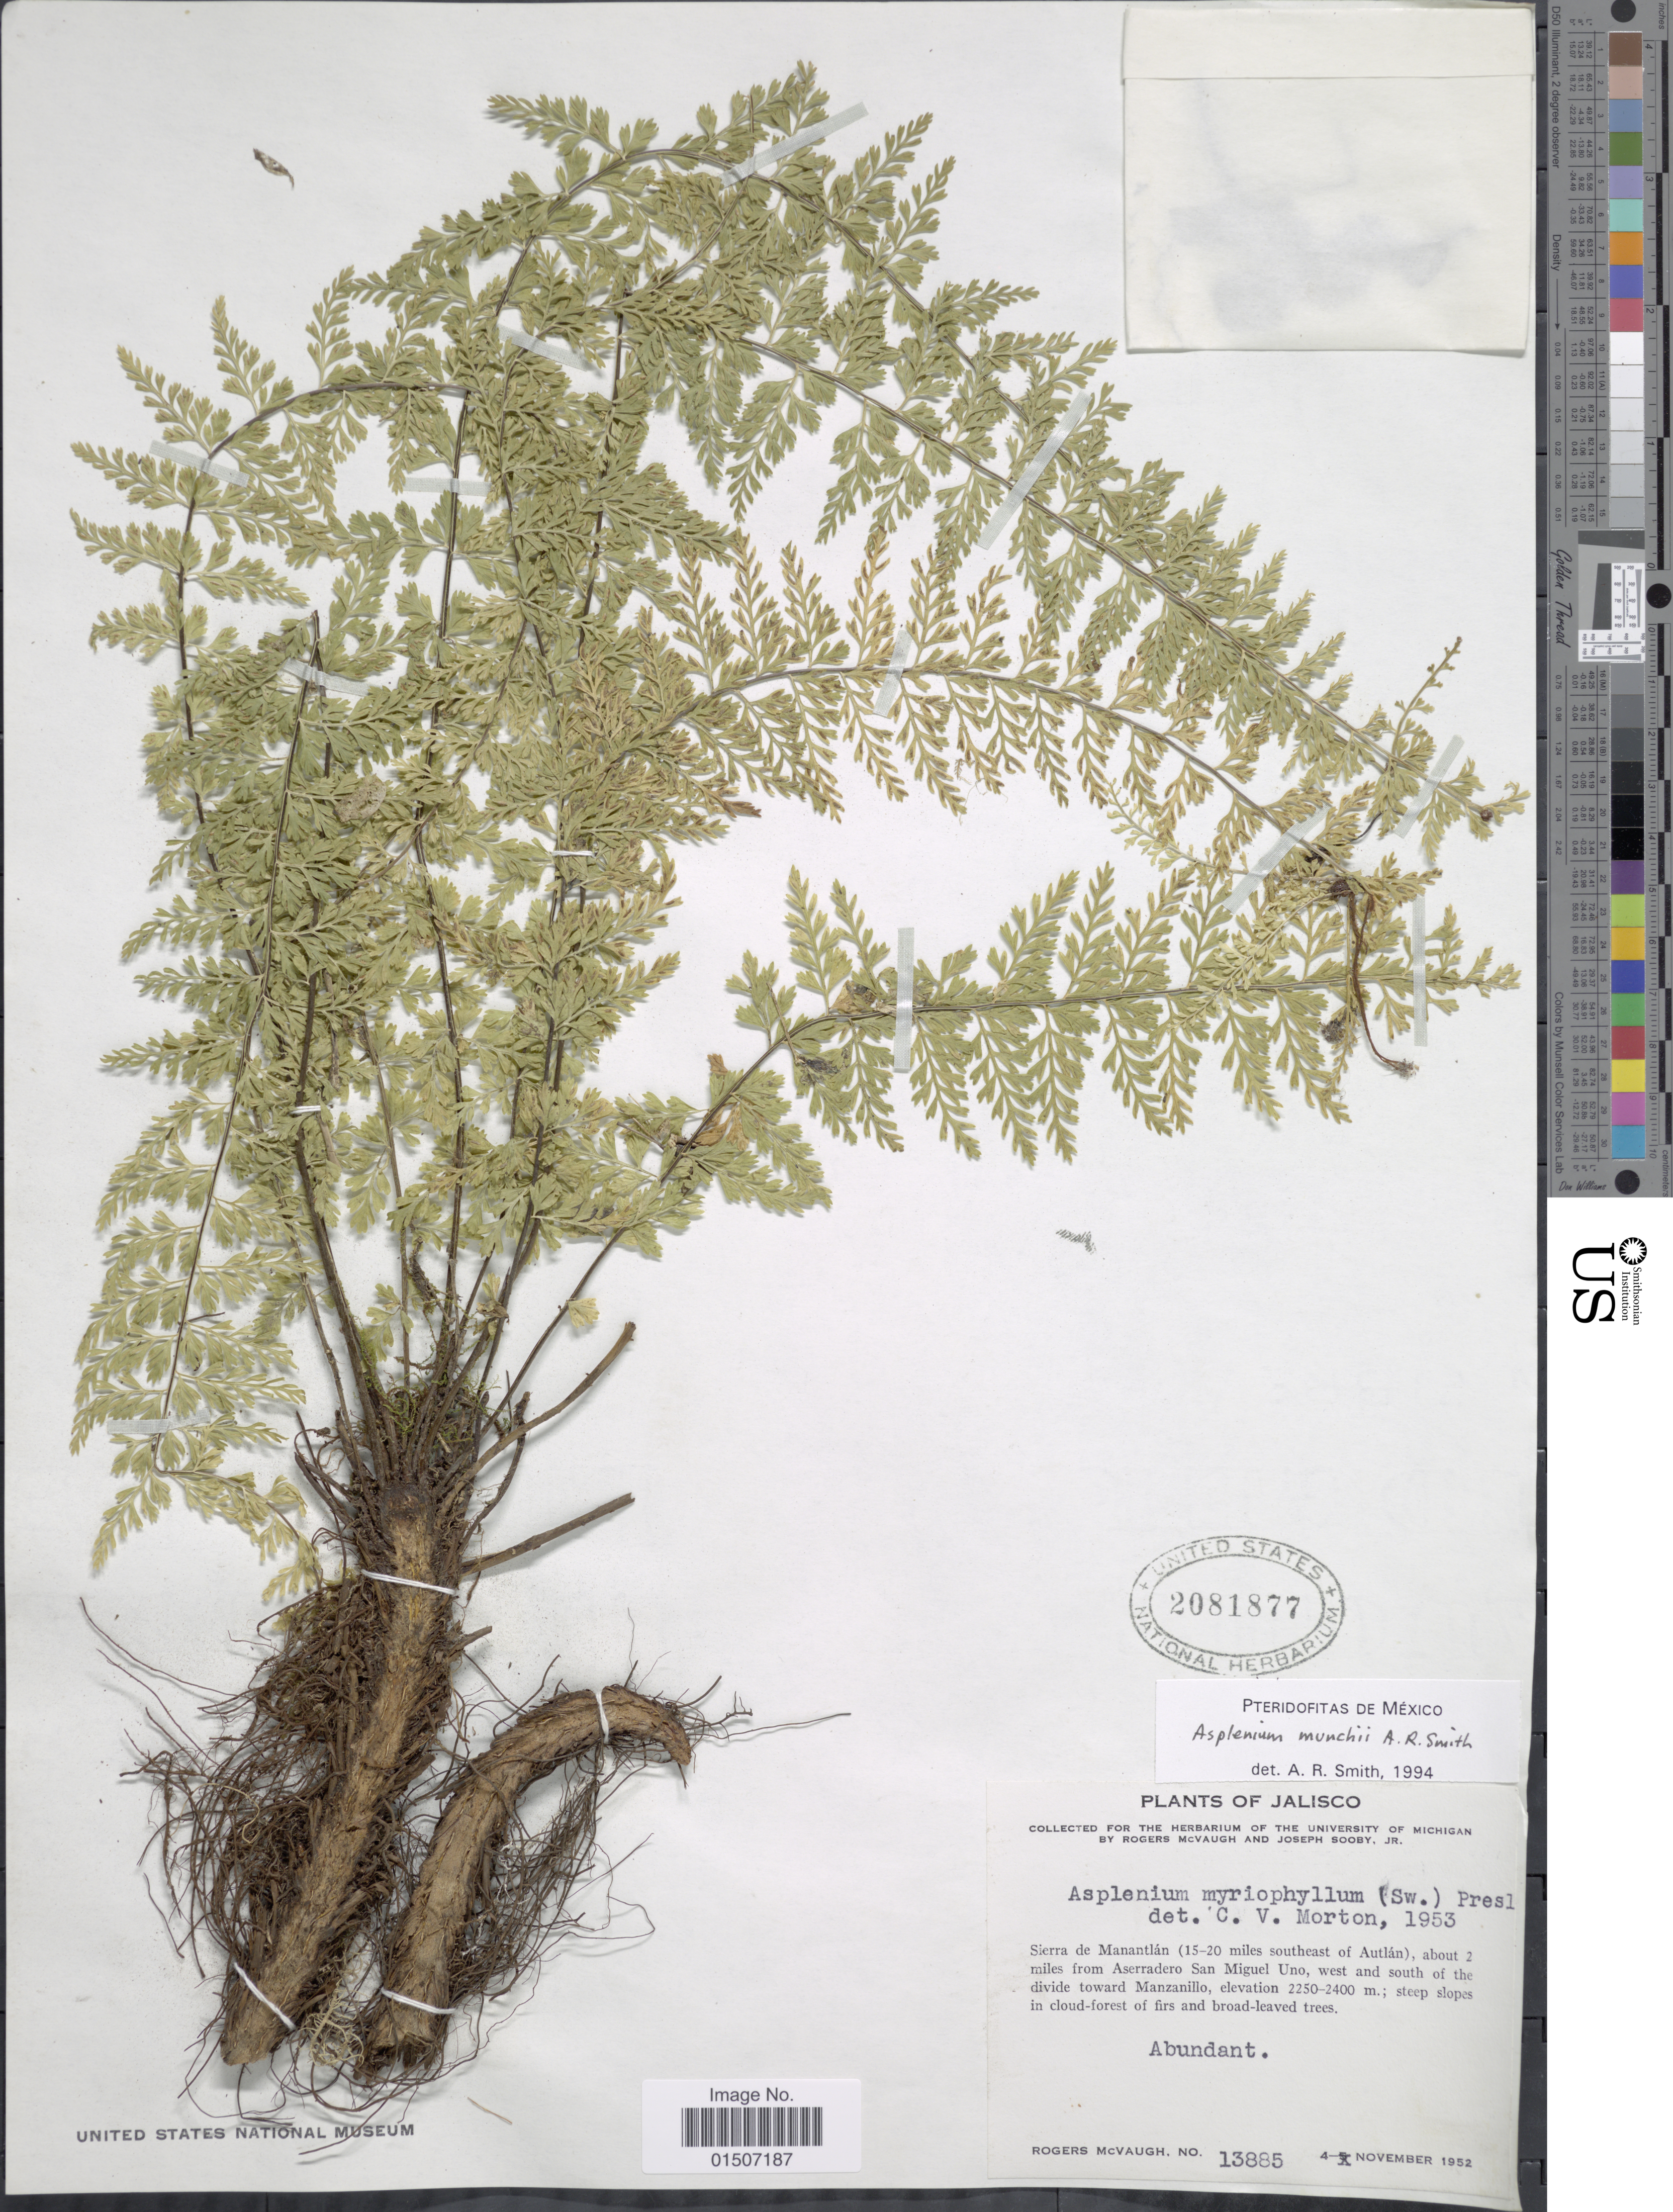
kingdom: Plantae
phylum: Tracheophyta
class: Polypodiopsida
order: Polypodiales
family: Aspleniaceae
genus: Asplenium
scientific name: Asplenium muenchii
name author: A.R. Sm.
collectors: R. McVaugh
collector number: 13885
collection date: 1952-11-04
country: Mexico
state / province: Jalisco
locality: Sierra de Manantlán (15-20 miles southeast of Autlán), about 2 miles from Aserradero San Miguel Uno, west and south of the divide toward Manzanillo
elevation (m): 2250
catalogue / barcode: US 2081877